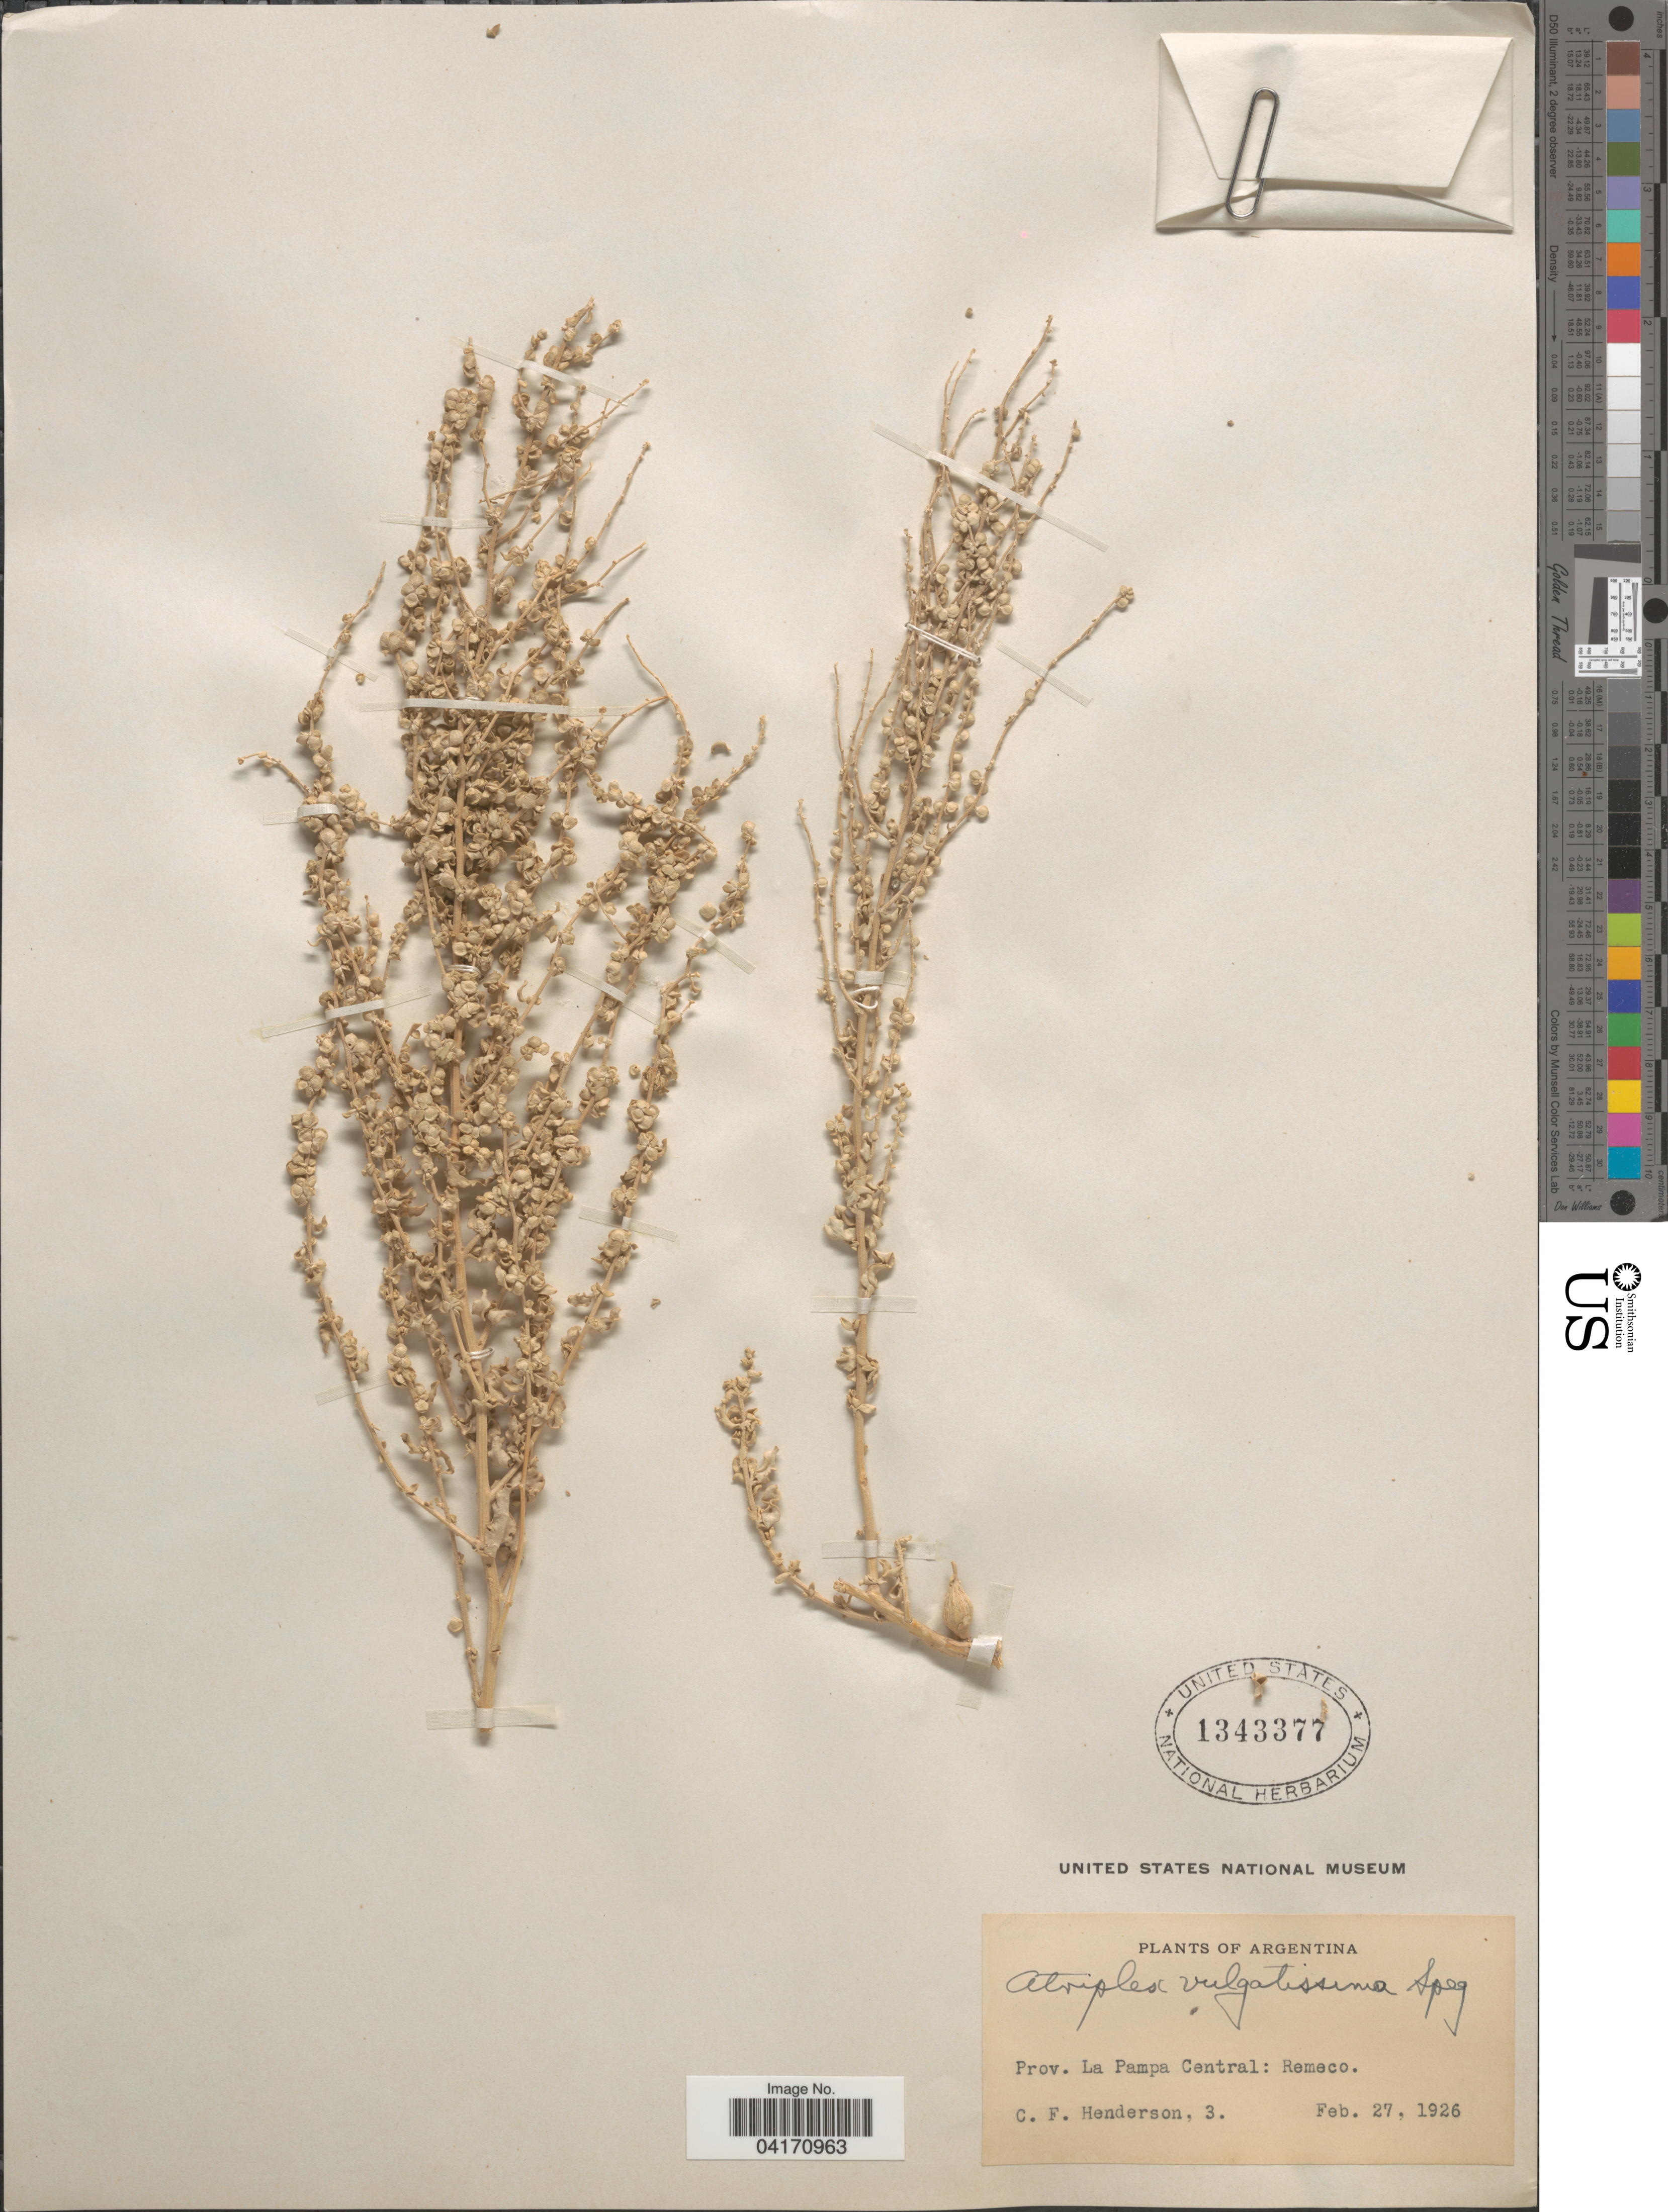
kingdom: Plantae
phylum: Tracheophyta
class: Magnoliopsida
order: Caryophyllales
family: Amaranthaceae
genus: Atriplex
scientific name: Atriplex vulgatissima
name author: Speg.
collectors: C. Henderson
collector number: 3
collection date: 1926-02-27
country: Argentina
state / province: La Pampa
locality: Prov. La Pampa Central: Remeco.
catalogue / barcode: US 1343377